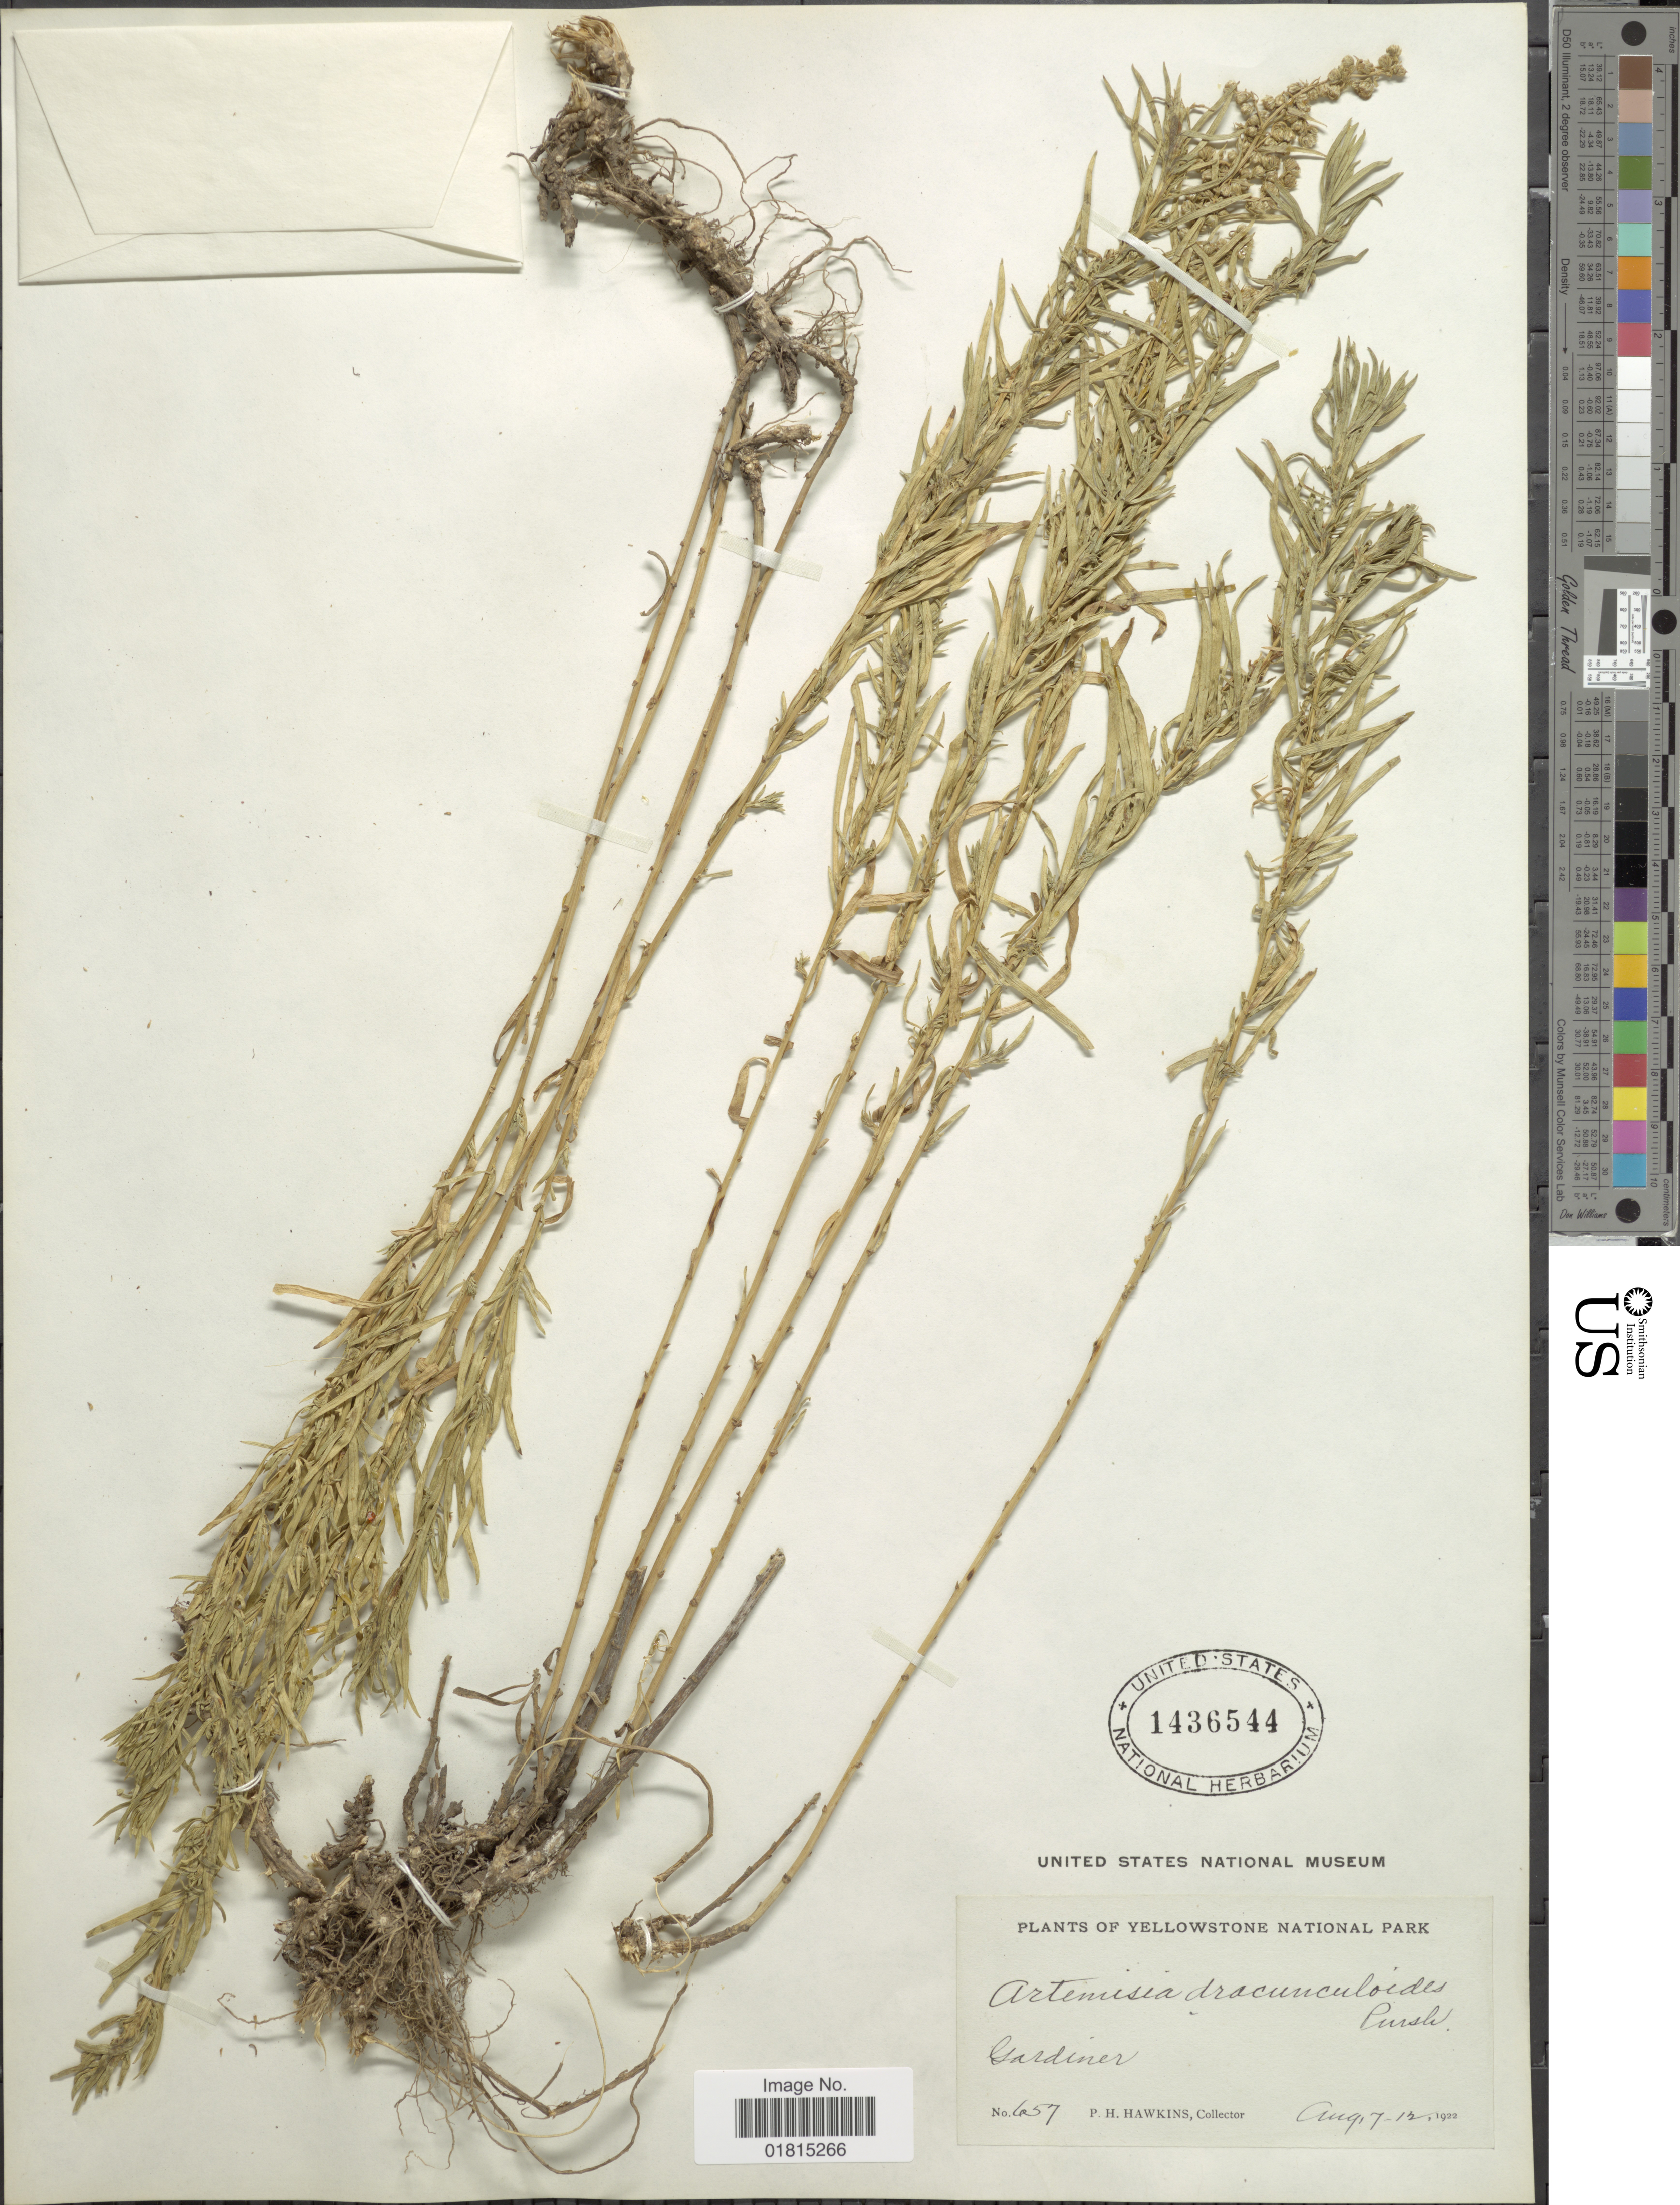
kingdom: Plantae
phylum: Tracheophyta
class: Magnoliopsida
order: Asterales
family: Asteraceae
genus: Artemisia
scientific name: Artemisia dracunculoides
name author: Pursh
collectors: P. Hawkins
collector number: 657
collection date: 1922-08-07/1922-08-12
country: United States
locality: Yellowstone National Park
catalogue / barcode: US 1436544